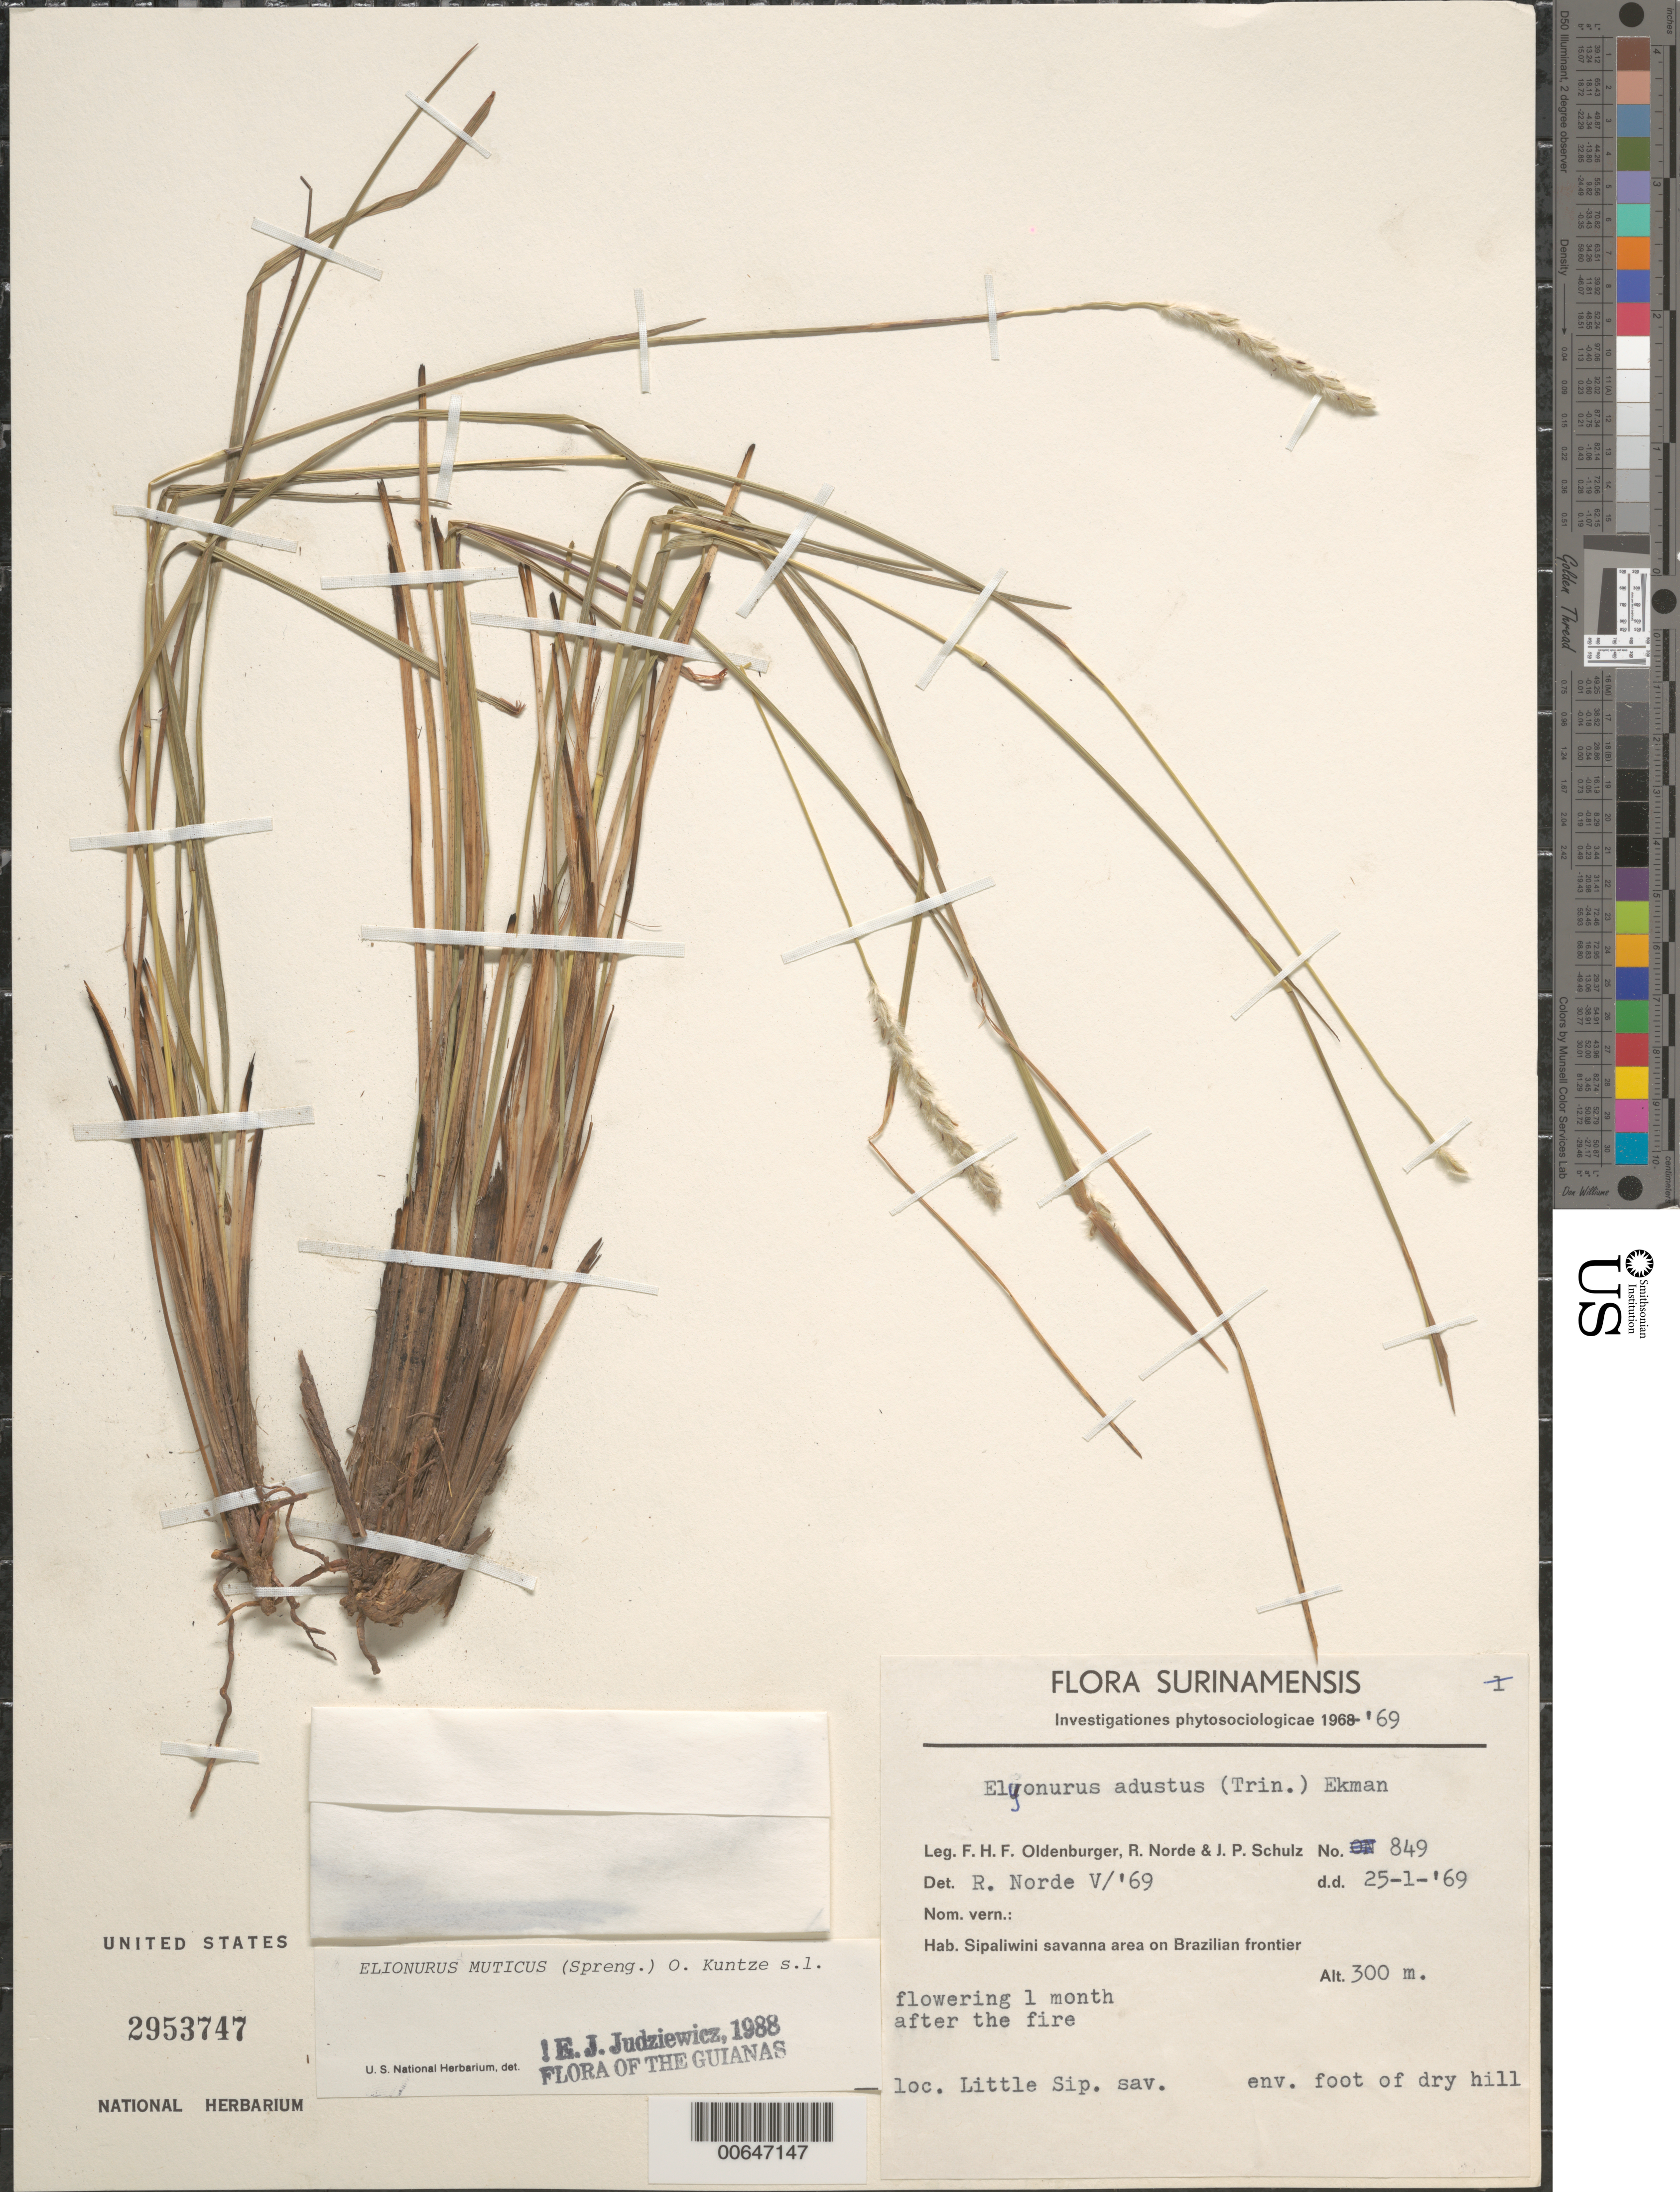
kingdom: Plantae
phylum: Tracheophyta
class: Liliopsida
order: Poales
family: Poaceae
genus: Elionurus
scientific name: Elionurus muticus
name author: (Spreng.) Kuntze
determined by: Judziewicz, E. J.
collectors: F. Oldenburger, R. Norde & J. P. Schulz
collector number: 849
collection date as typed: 25-Jan-69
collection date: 1969-01-25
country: Suriname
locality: Sipaliwini Savanna, Brazilian frontier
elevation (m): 300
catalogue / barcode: US 2953747